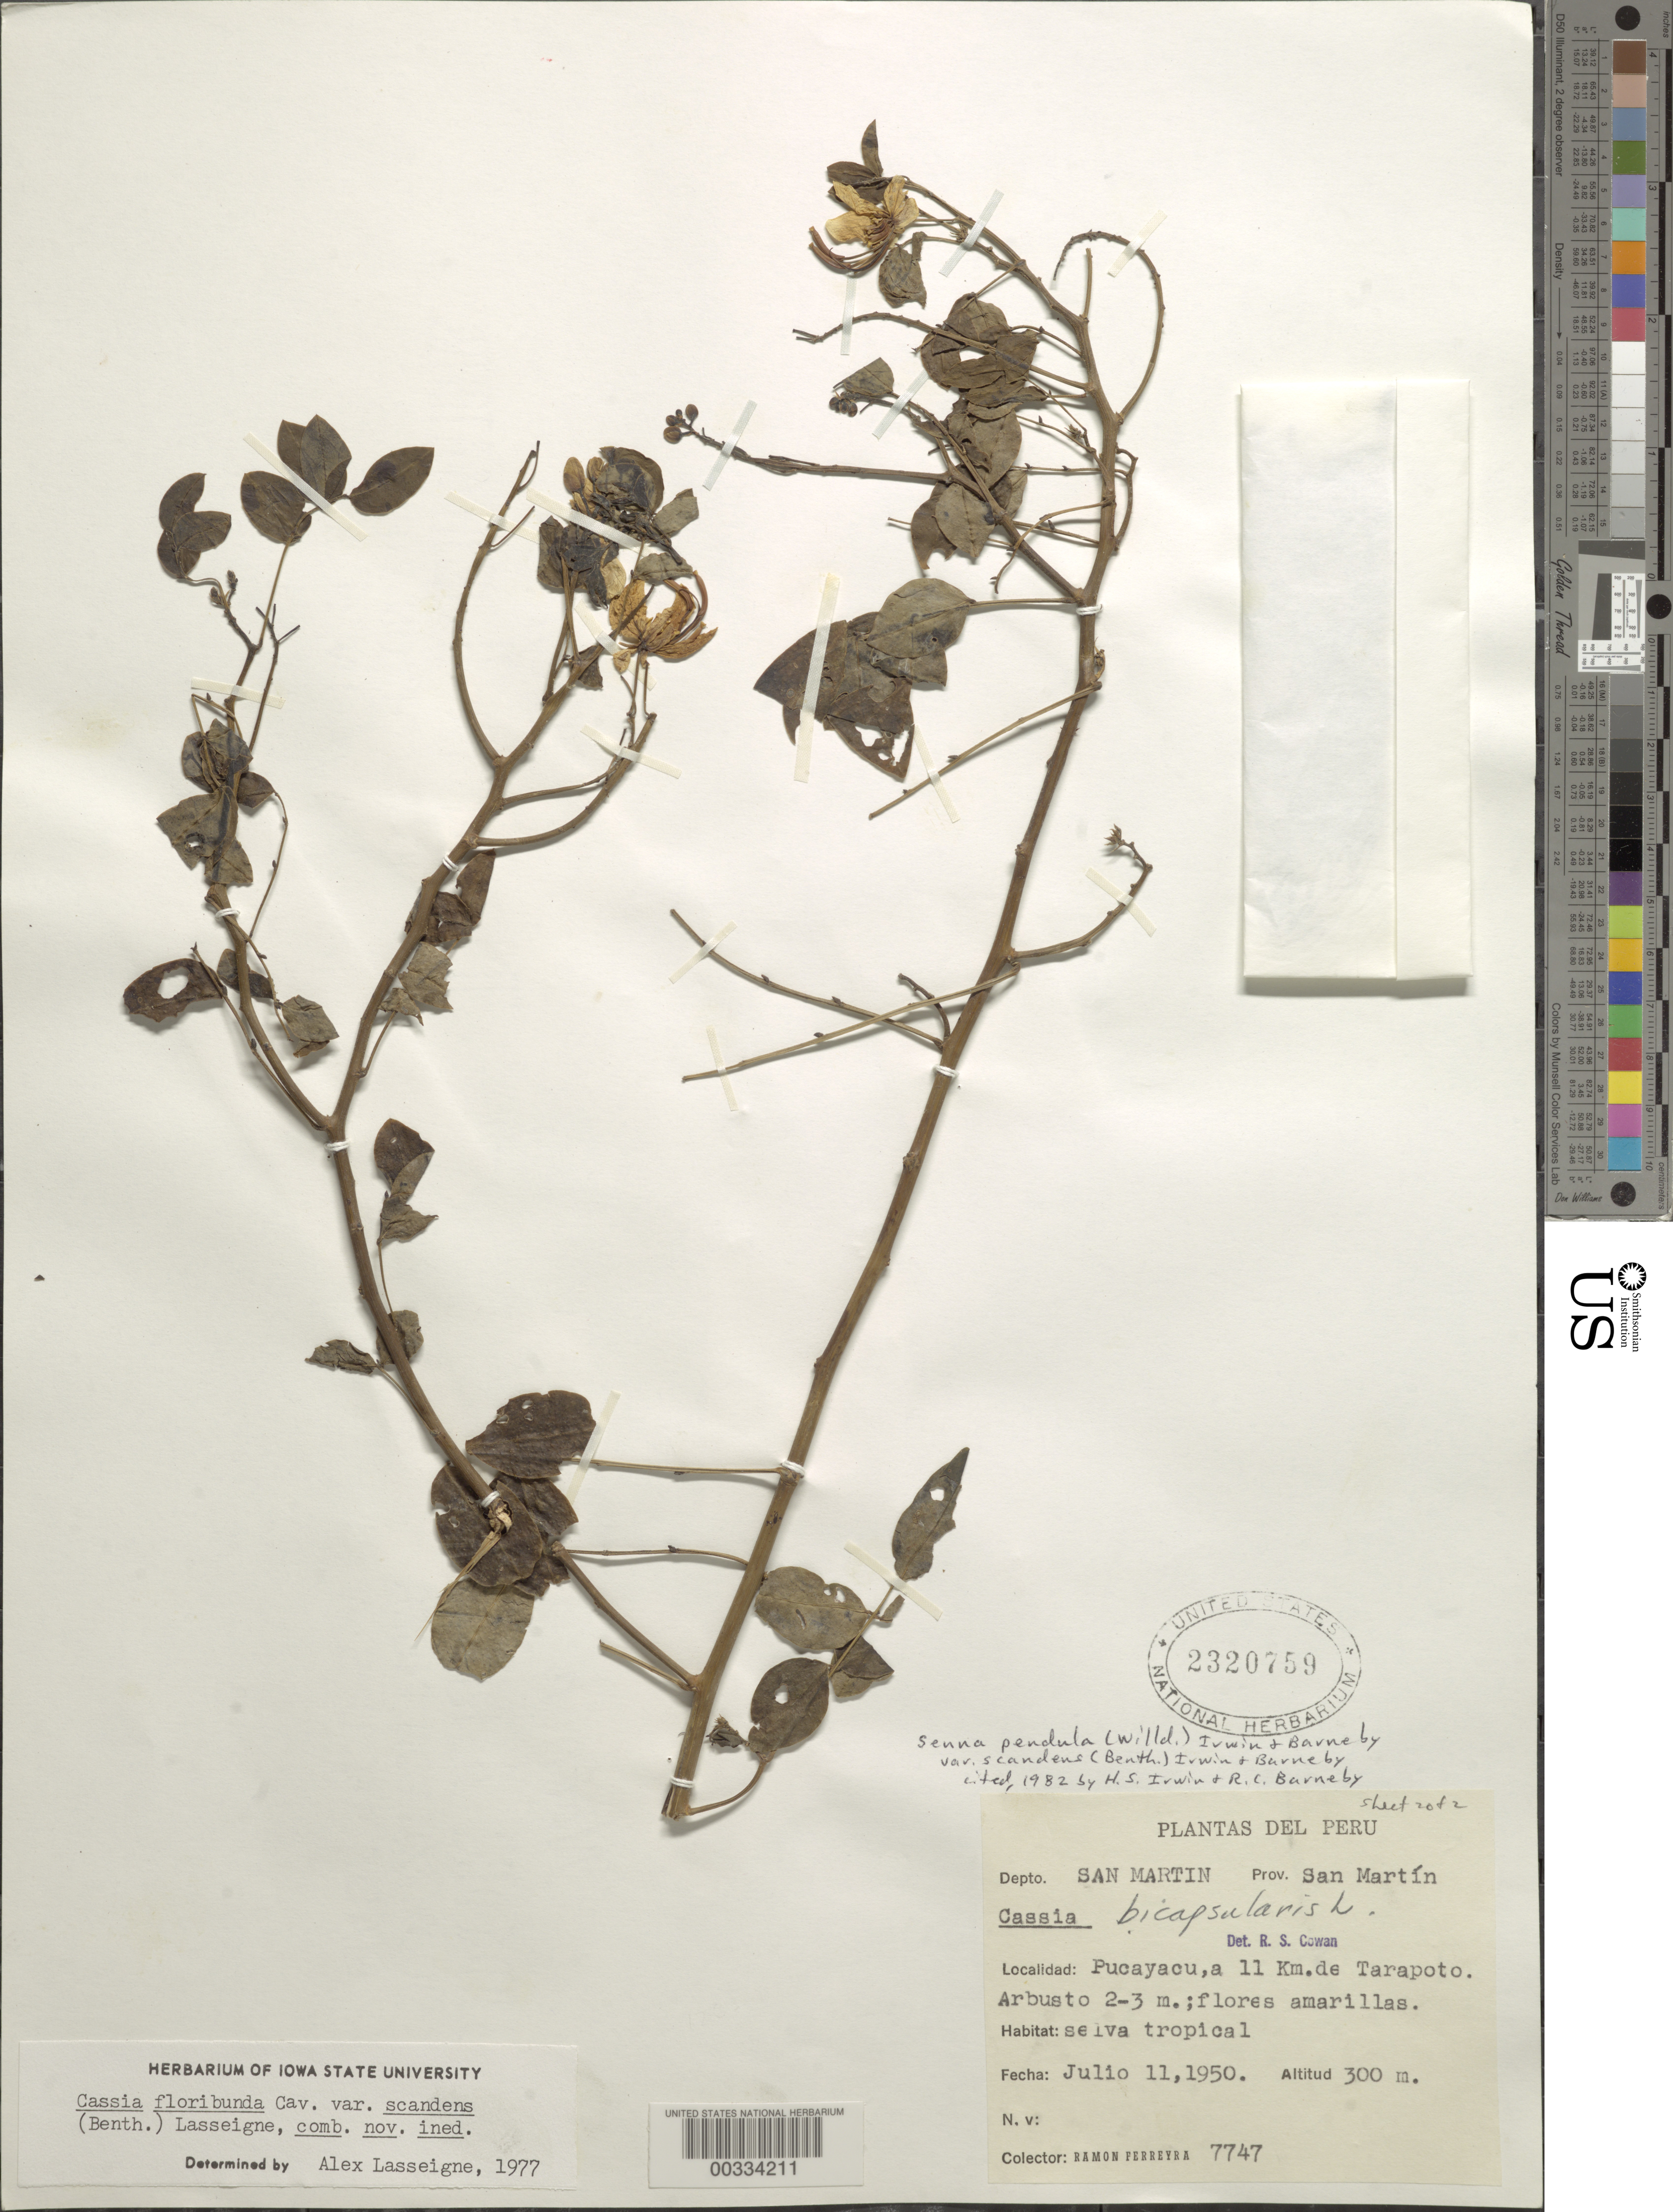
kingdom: Plantae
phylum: Tracheophyta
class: Magnoliopsida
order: Fabales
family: Fabaceae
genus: Senna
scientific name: Senna pendula var. scandens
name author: (Benth.) H.S. Irwin & Barneby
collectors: R. A. Ferreyra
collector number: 7747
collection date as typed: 11 Jul 1950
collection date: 1950-07-11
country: Peru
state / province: San Martín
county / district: San Martín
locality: Pucayacu, 11 km from tarapoto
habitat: Tropical forest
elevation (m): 300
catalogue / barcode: US 2320759